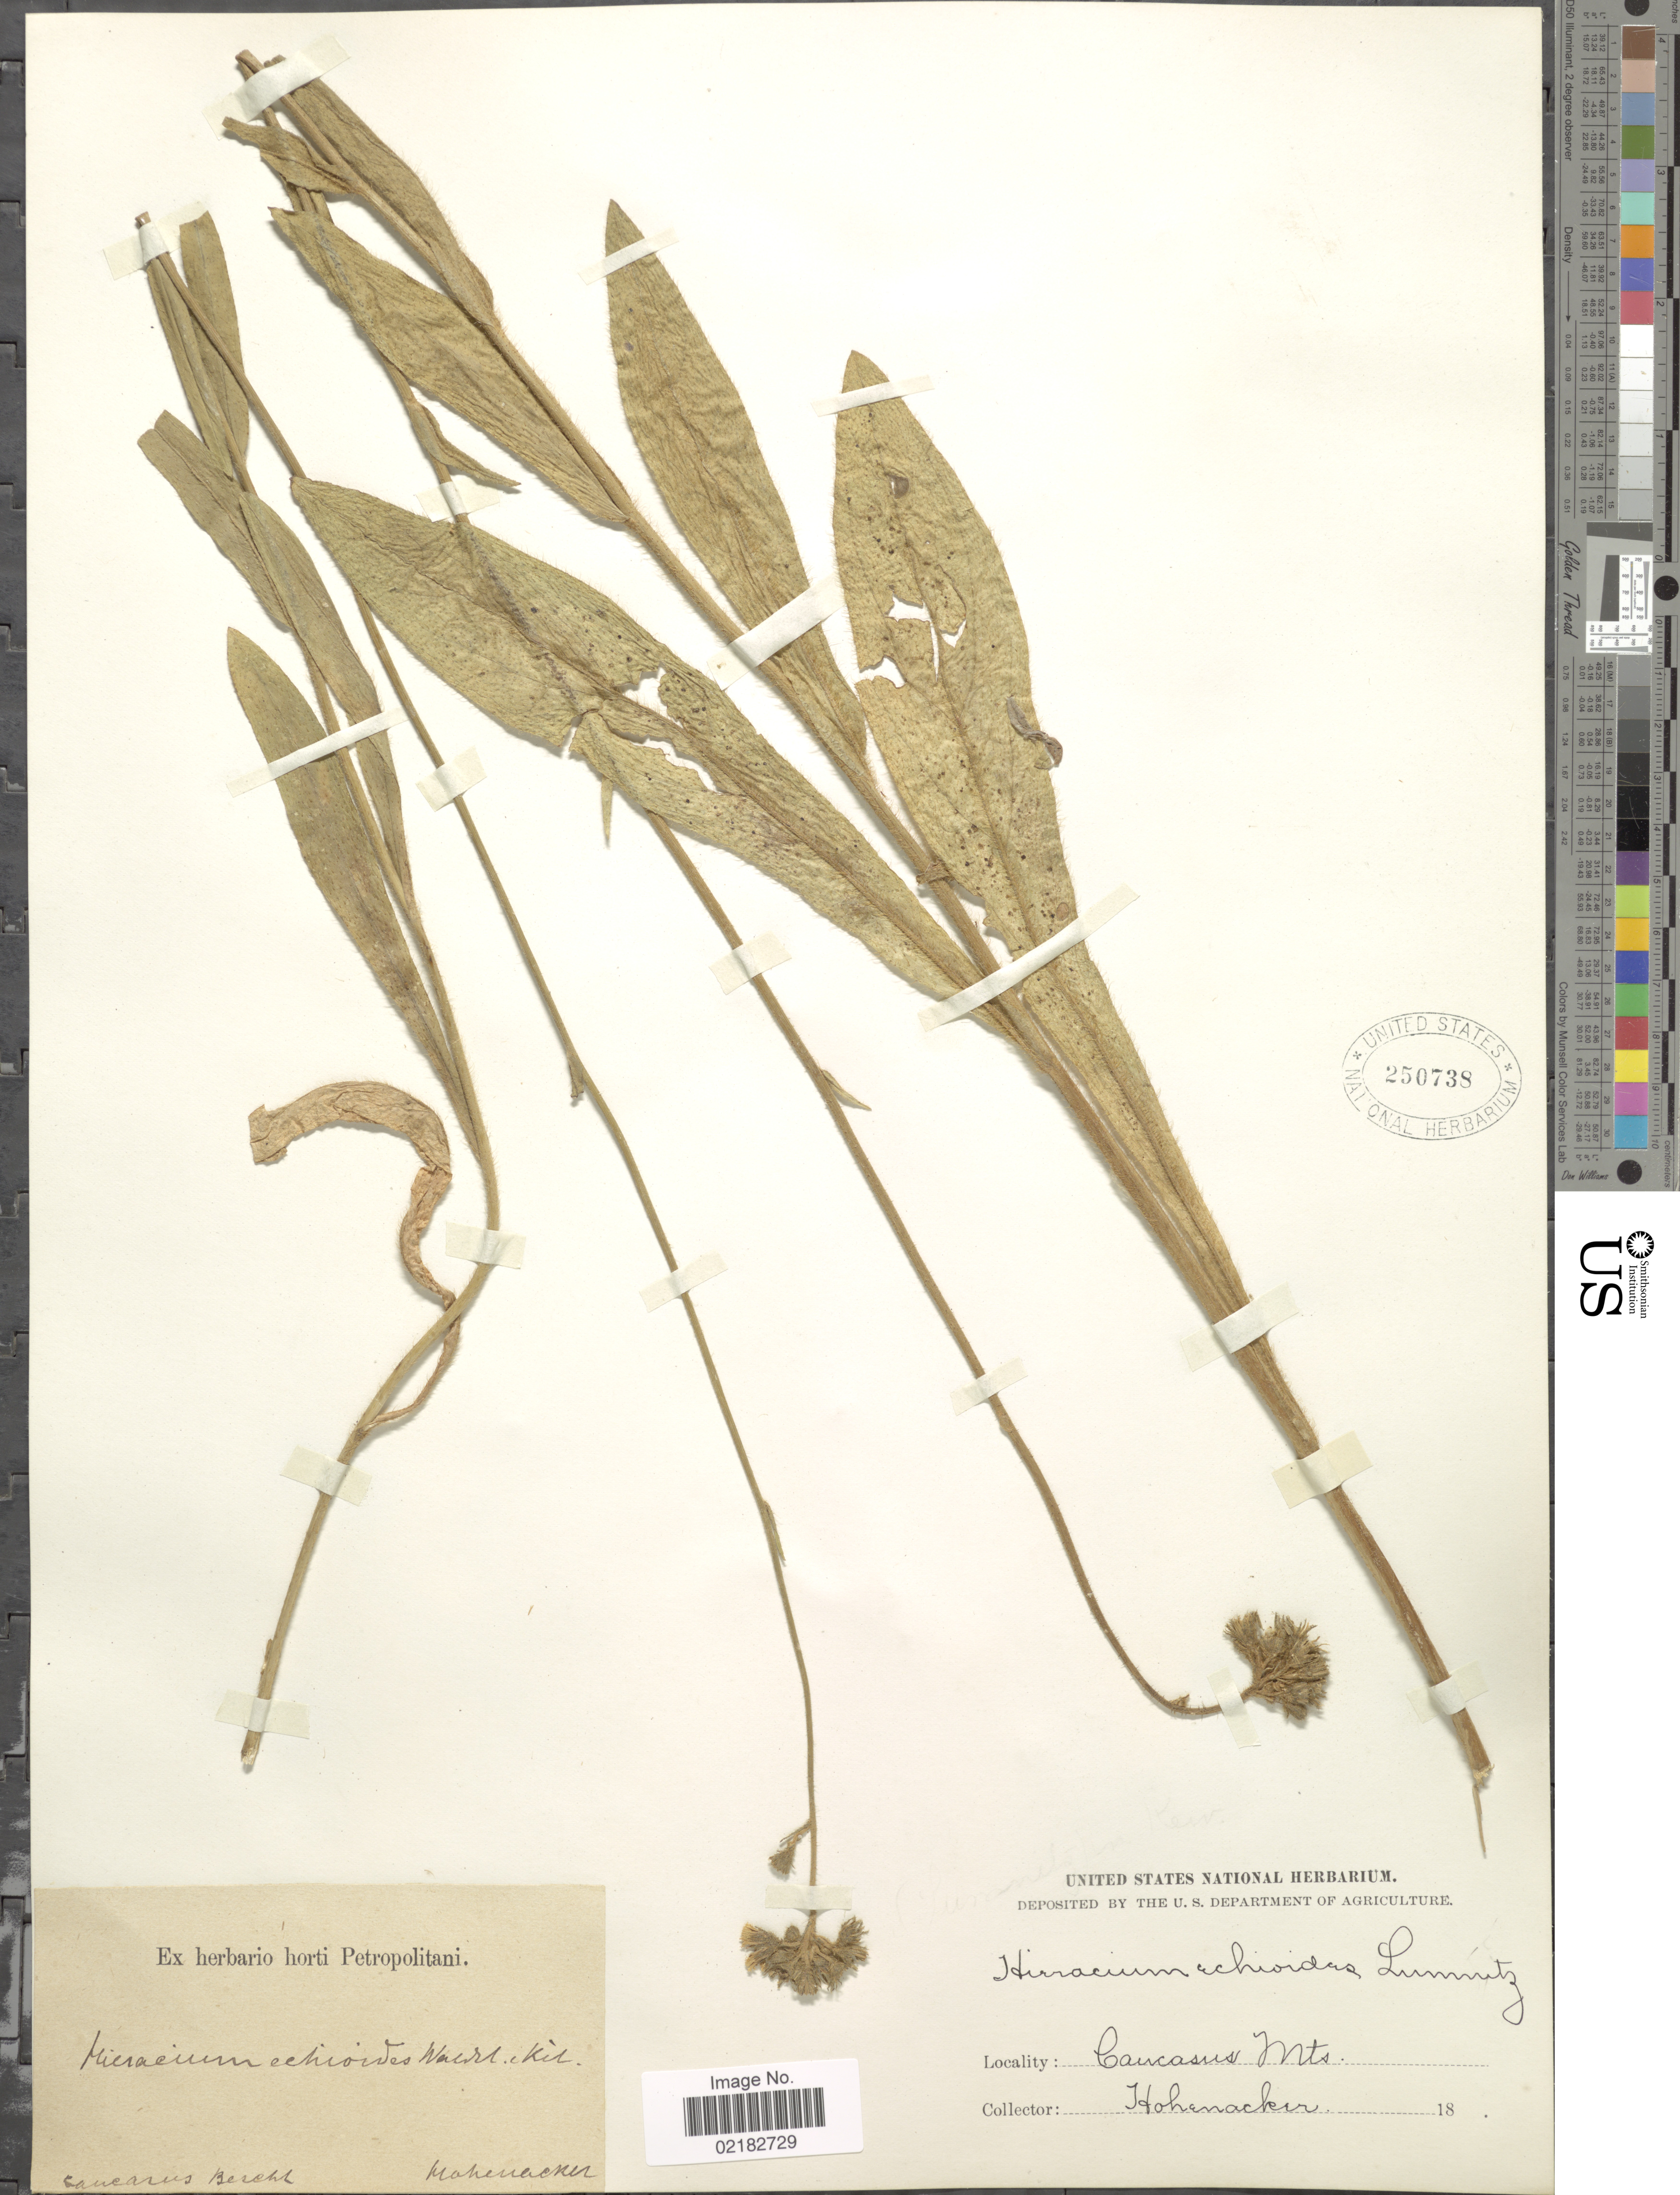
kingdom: Plantae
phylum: Tracheophyta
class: Magnoliopsida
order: Asterales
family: Asteraceae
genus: Pilosella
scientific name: Pilosella echioides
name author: F.W. Schultz & Sch. Bip.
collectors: Hohenacker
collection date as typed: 18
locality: Caucasus Mts, Caucasus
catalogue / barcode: US 250738